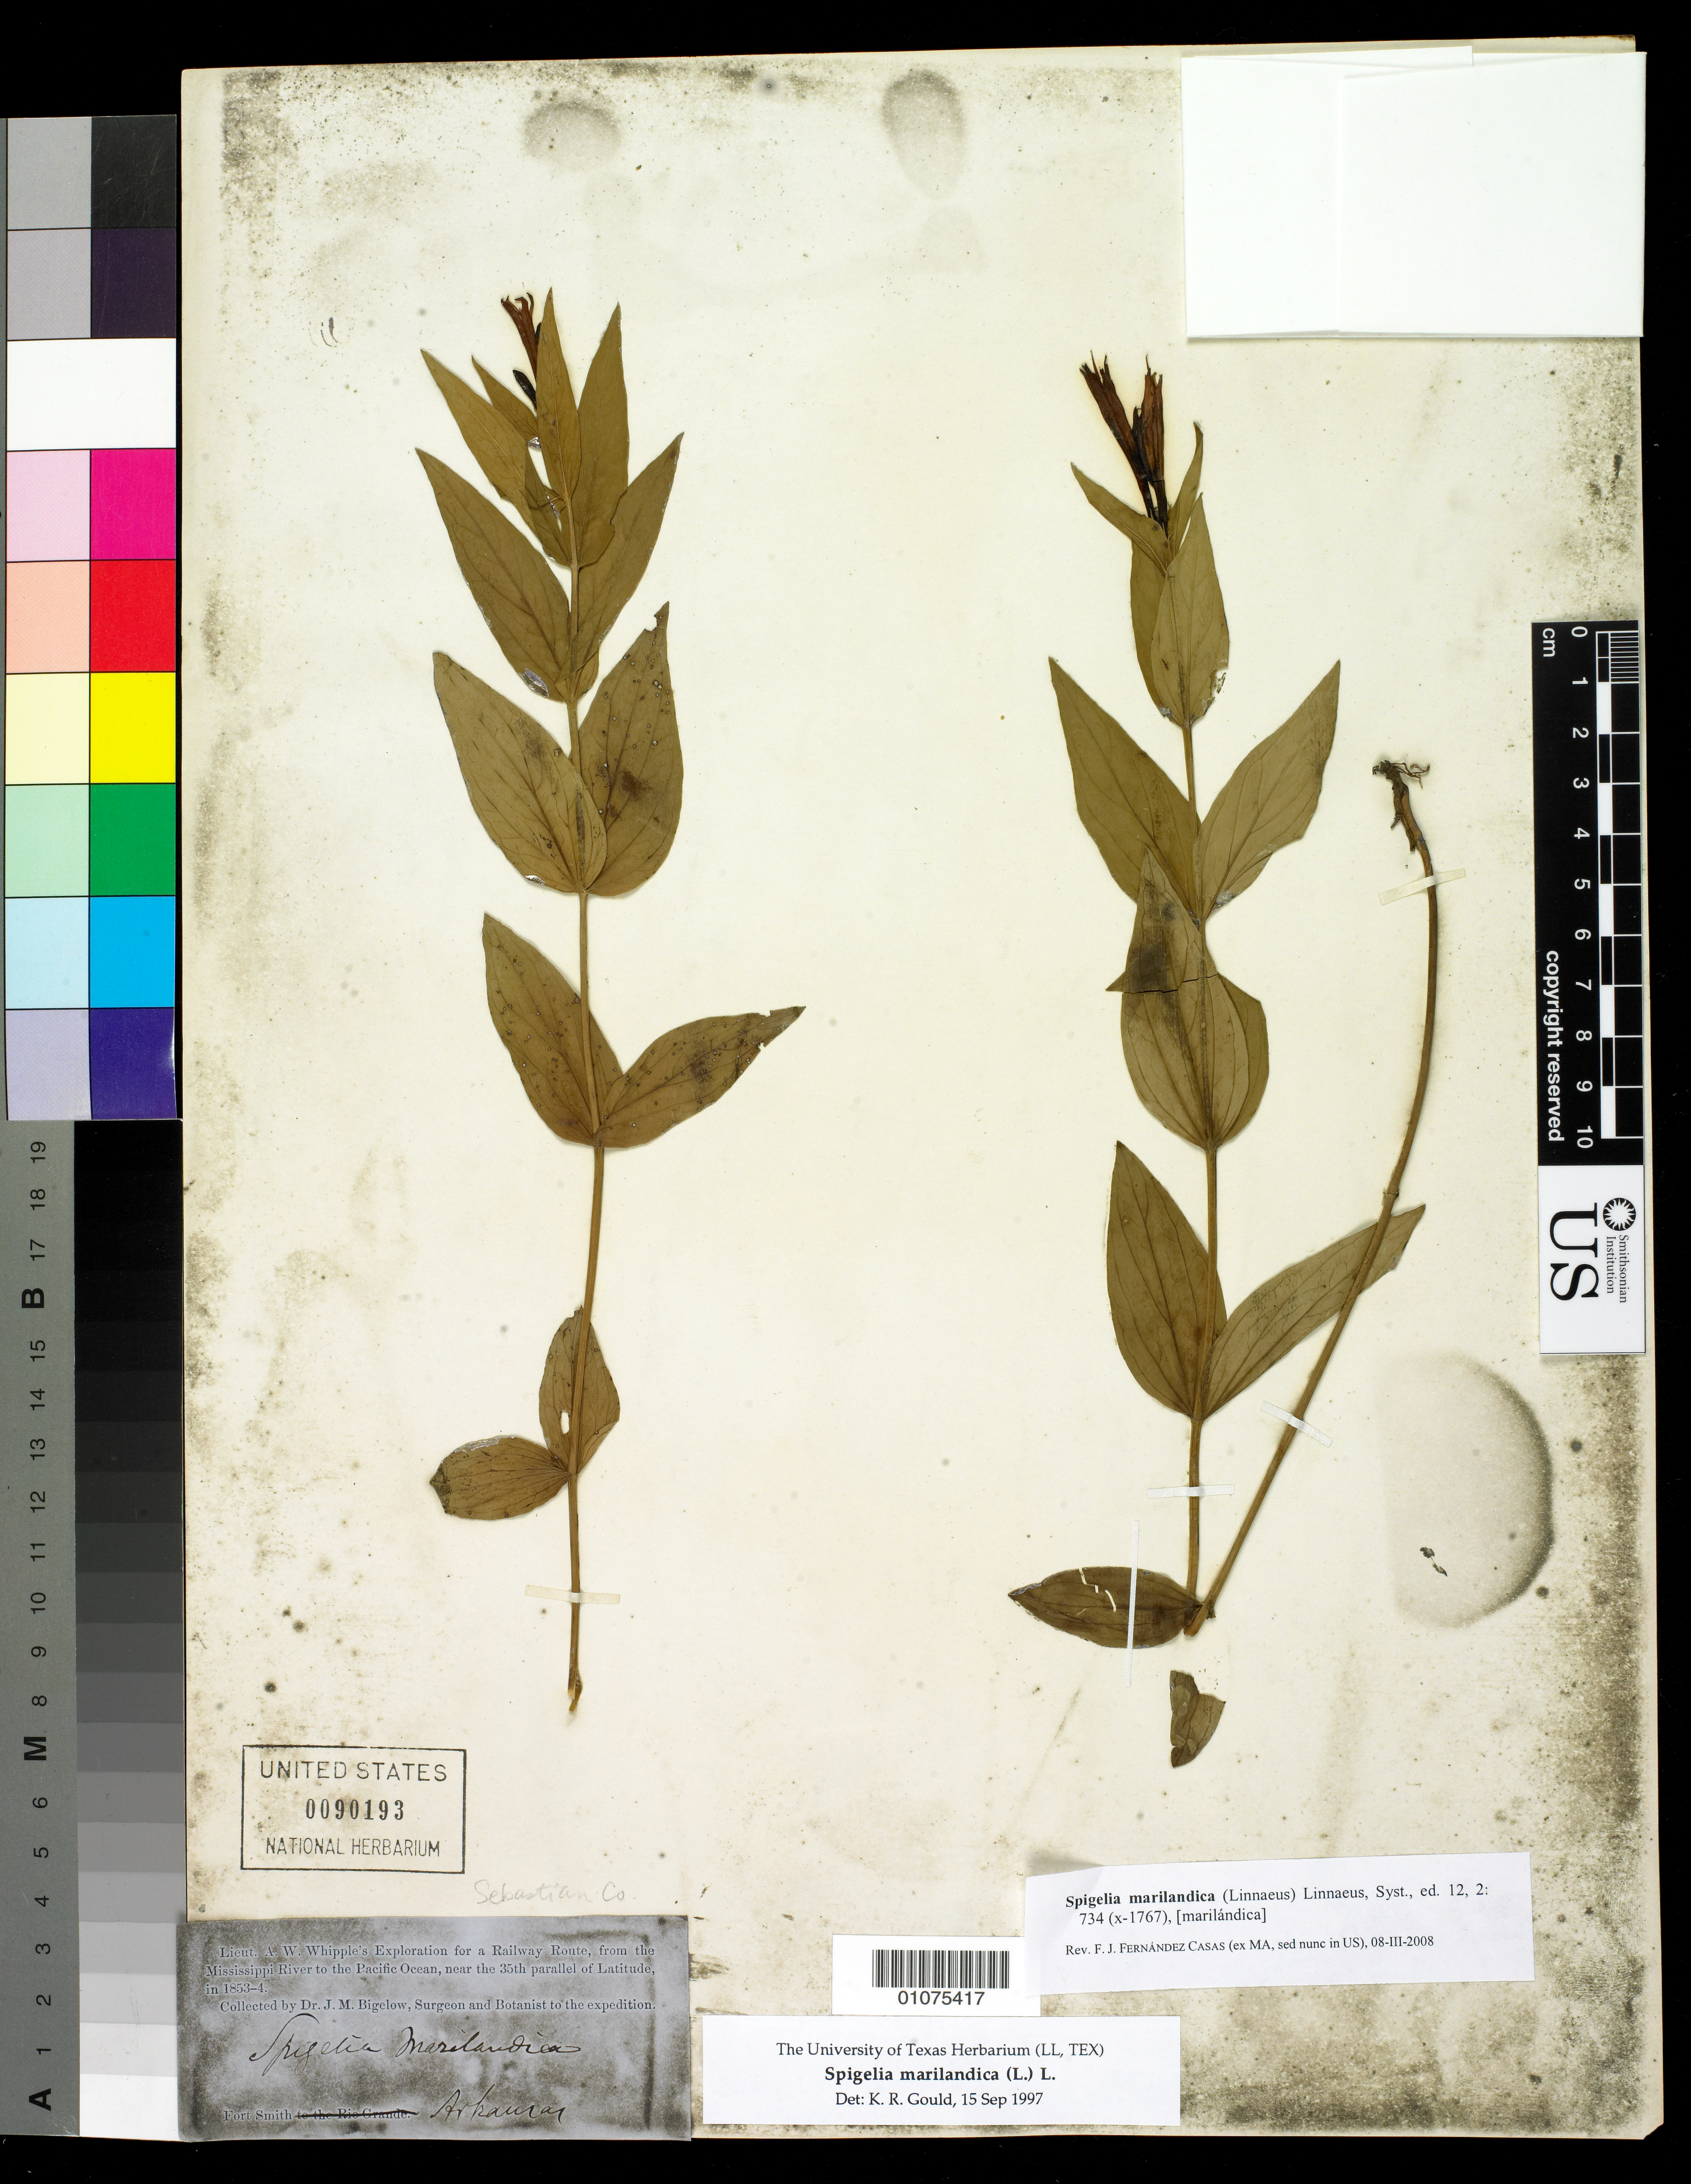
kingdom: Plantae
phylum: Tracheophyta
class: Magnoliopsida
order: Gentianales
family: Loganiaceae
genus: Spigelia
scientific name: Spigelia marilandica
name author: (L.) L.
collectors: J. M. Bigelow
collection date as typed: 1853 to -- -- 1854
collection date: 1853/1854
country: United States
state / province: Arkansas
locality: Fort smith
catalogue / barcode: US 90193